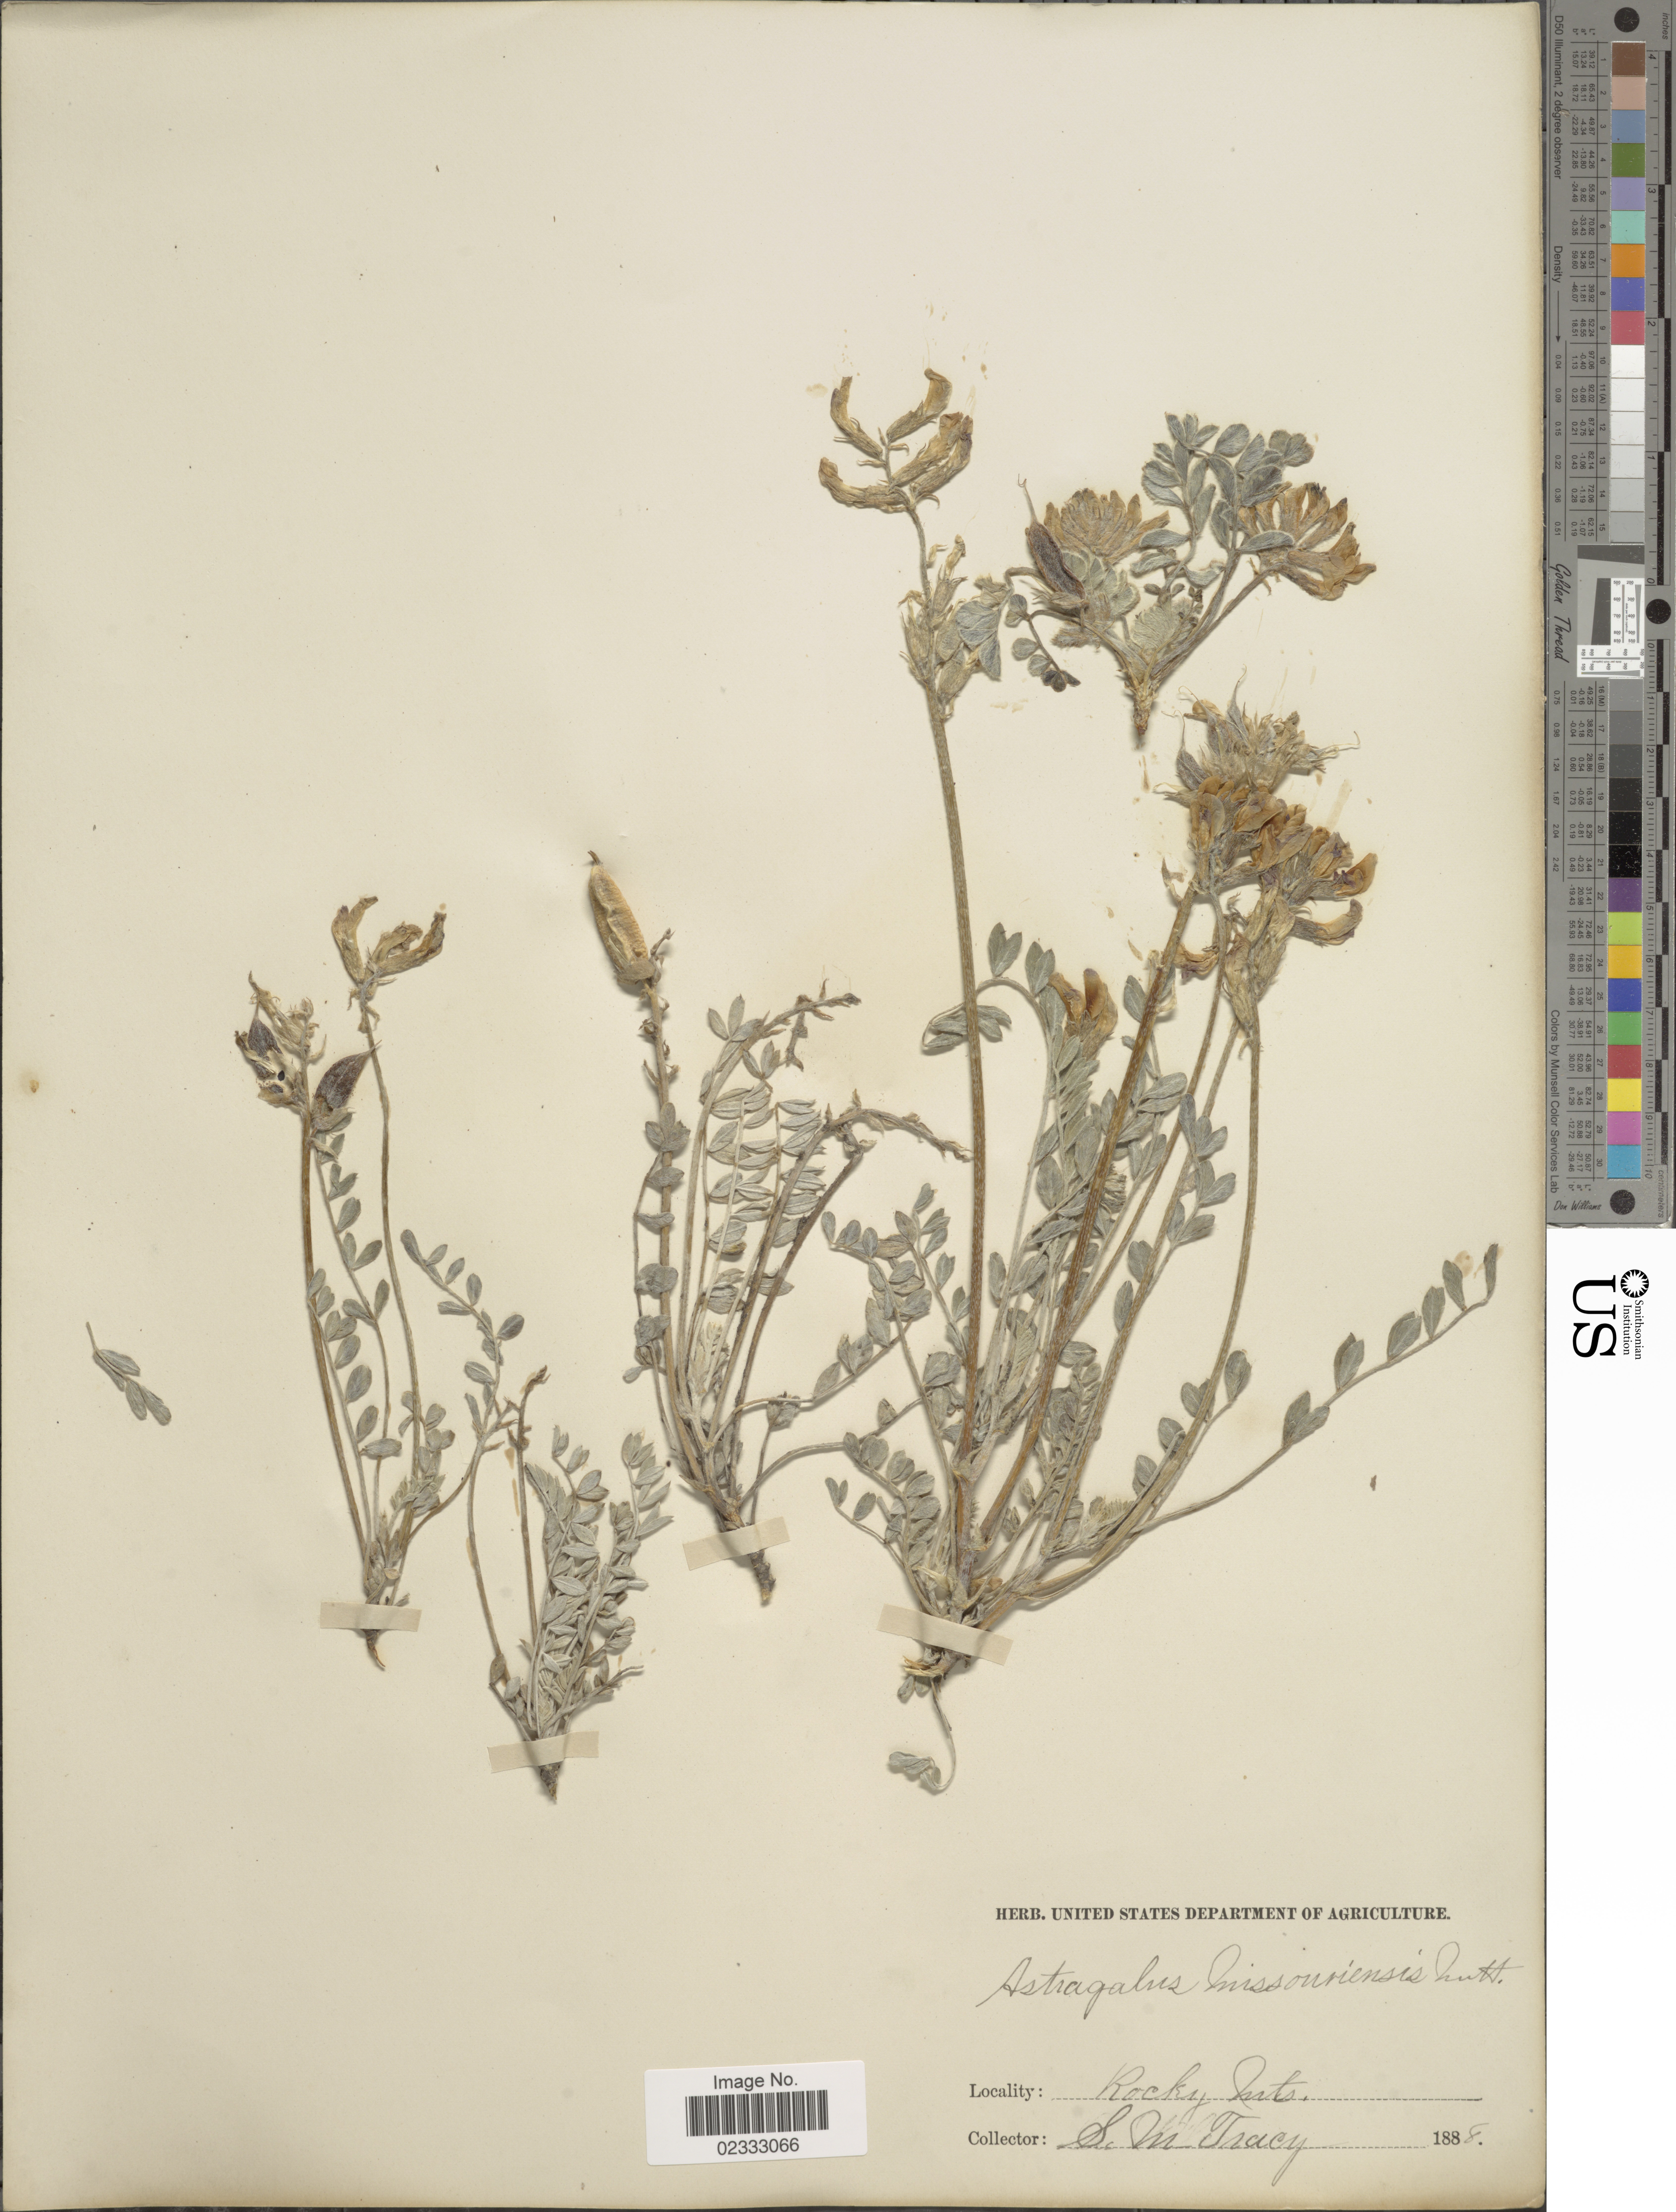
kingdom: Plantae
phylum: Tracheophyta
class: Magnoliopsida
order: Fabales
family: Fabaceae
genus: Astragalus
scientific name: Astragalus missouriensis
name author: Nutt.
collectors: S. M. Tracy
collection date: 1888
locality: Rocky Mts.